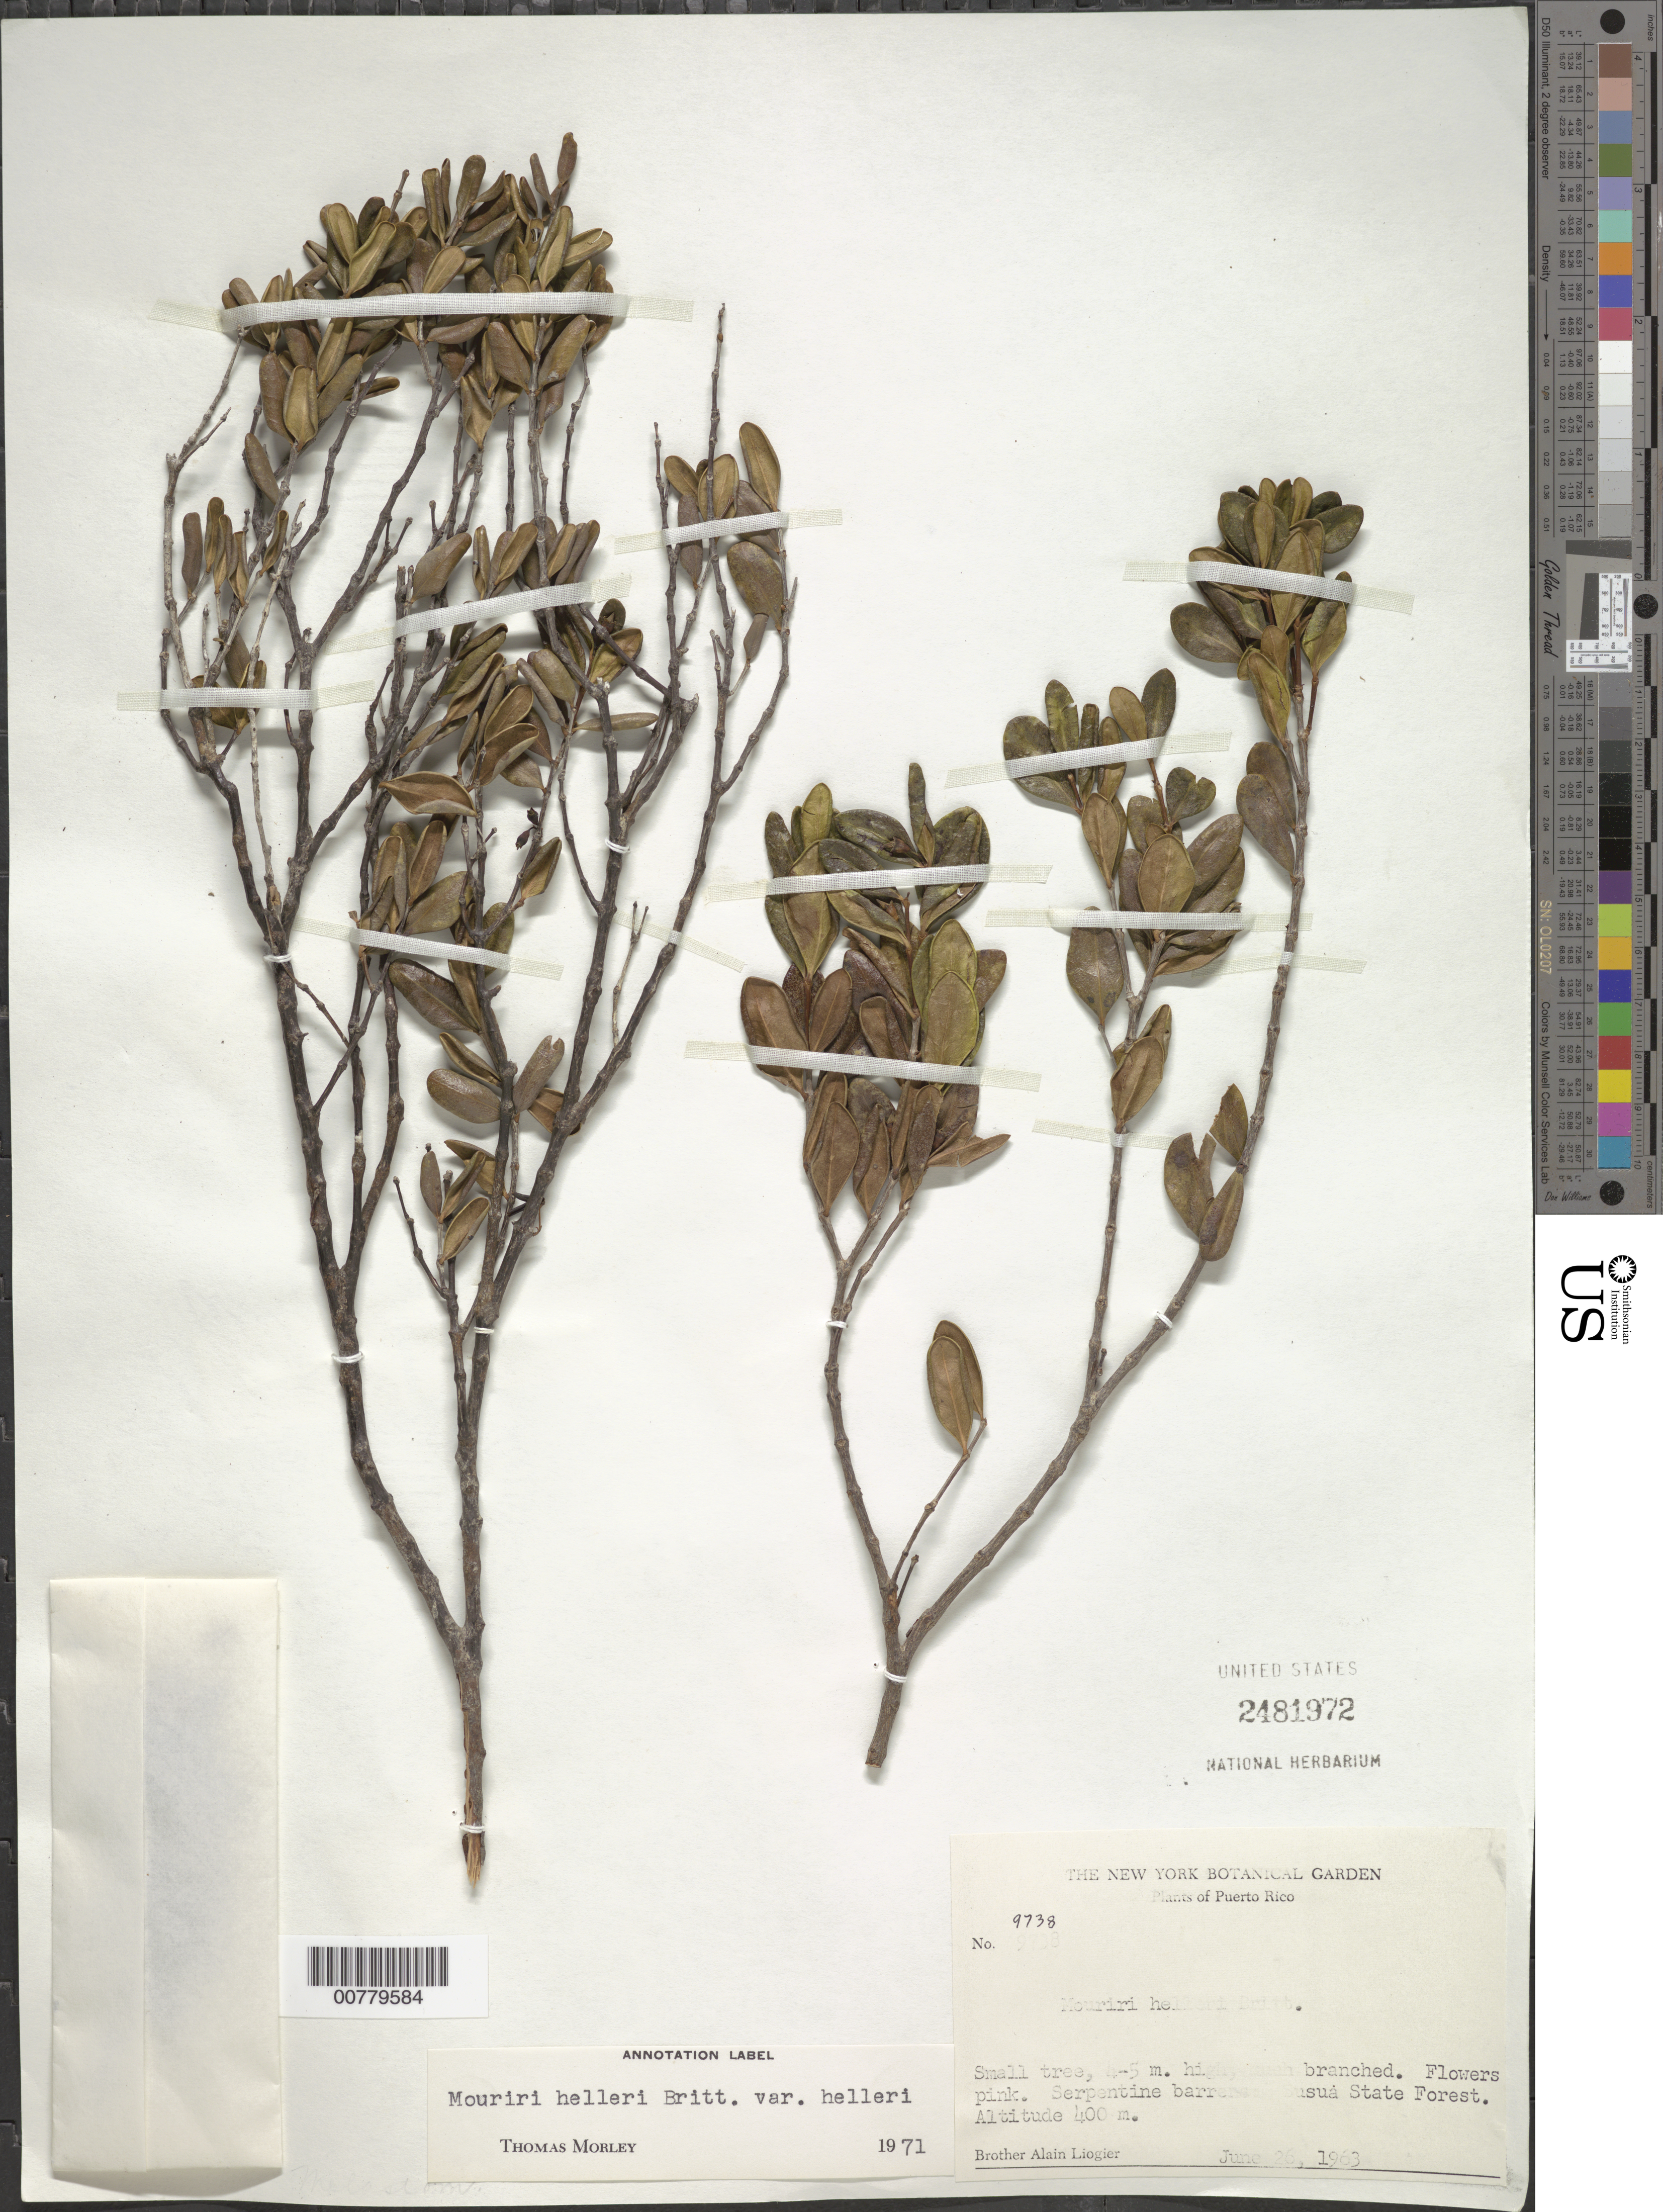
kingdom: Plantae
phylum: Tracheophyta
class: Magnoliopsida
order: Myrtales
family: Melastomataceae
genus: Mouriri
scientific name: Mouriri helleri var. helleri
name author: Britton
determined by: Morley, T.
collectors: A. H. Liogier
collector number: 9738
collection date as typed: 26 Jun 1963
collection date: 1963-06-26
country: Puerto Rico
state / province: Sabana Grande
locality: Susua State Forest.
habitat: Serpentine barrens.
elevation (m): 400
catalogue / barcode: US 2481972